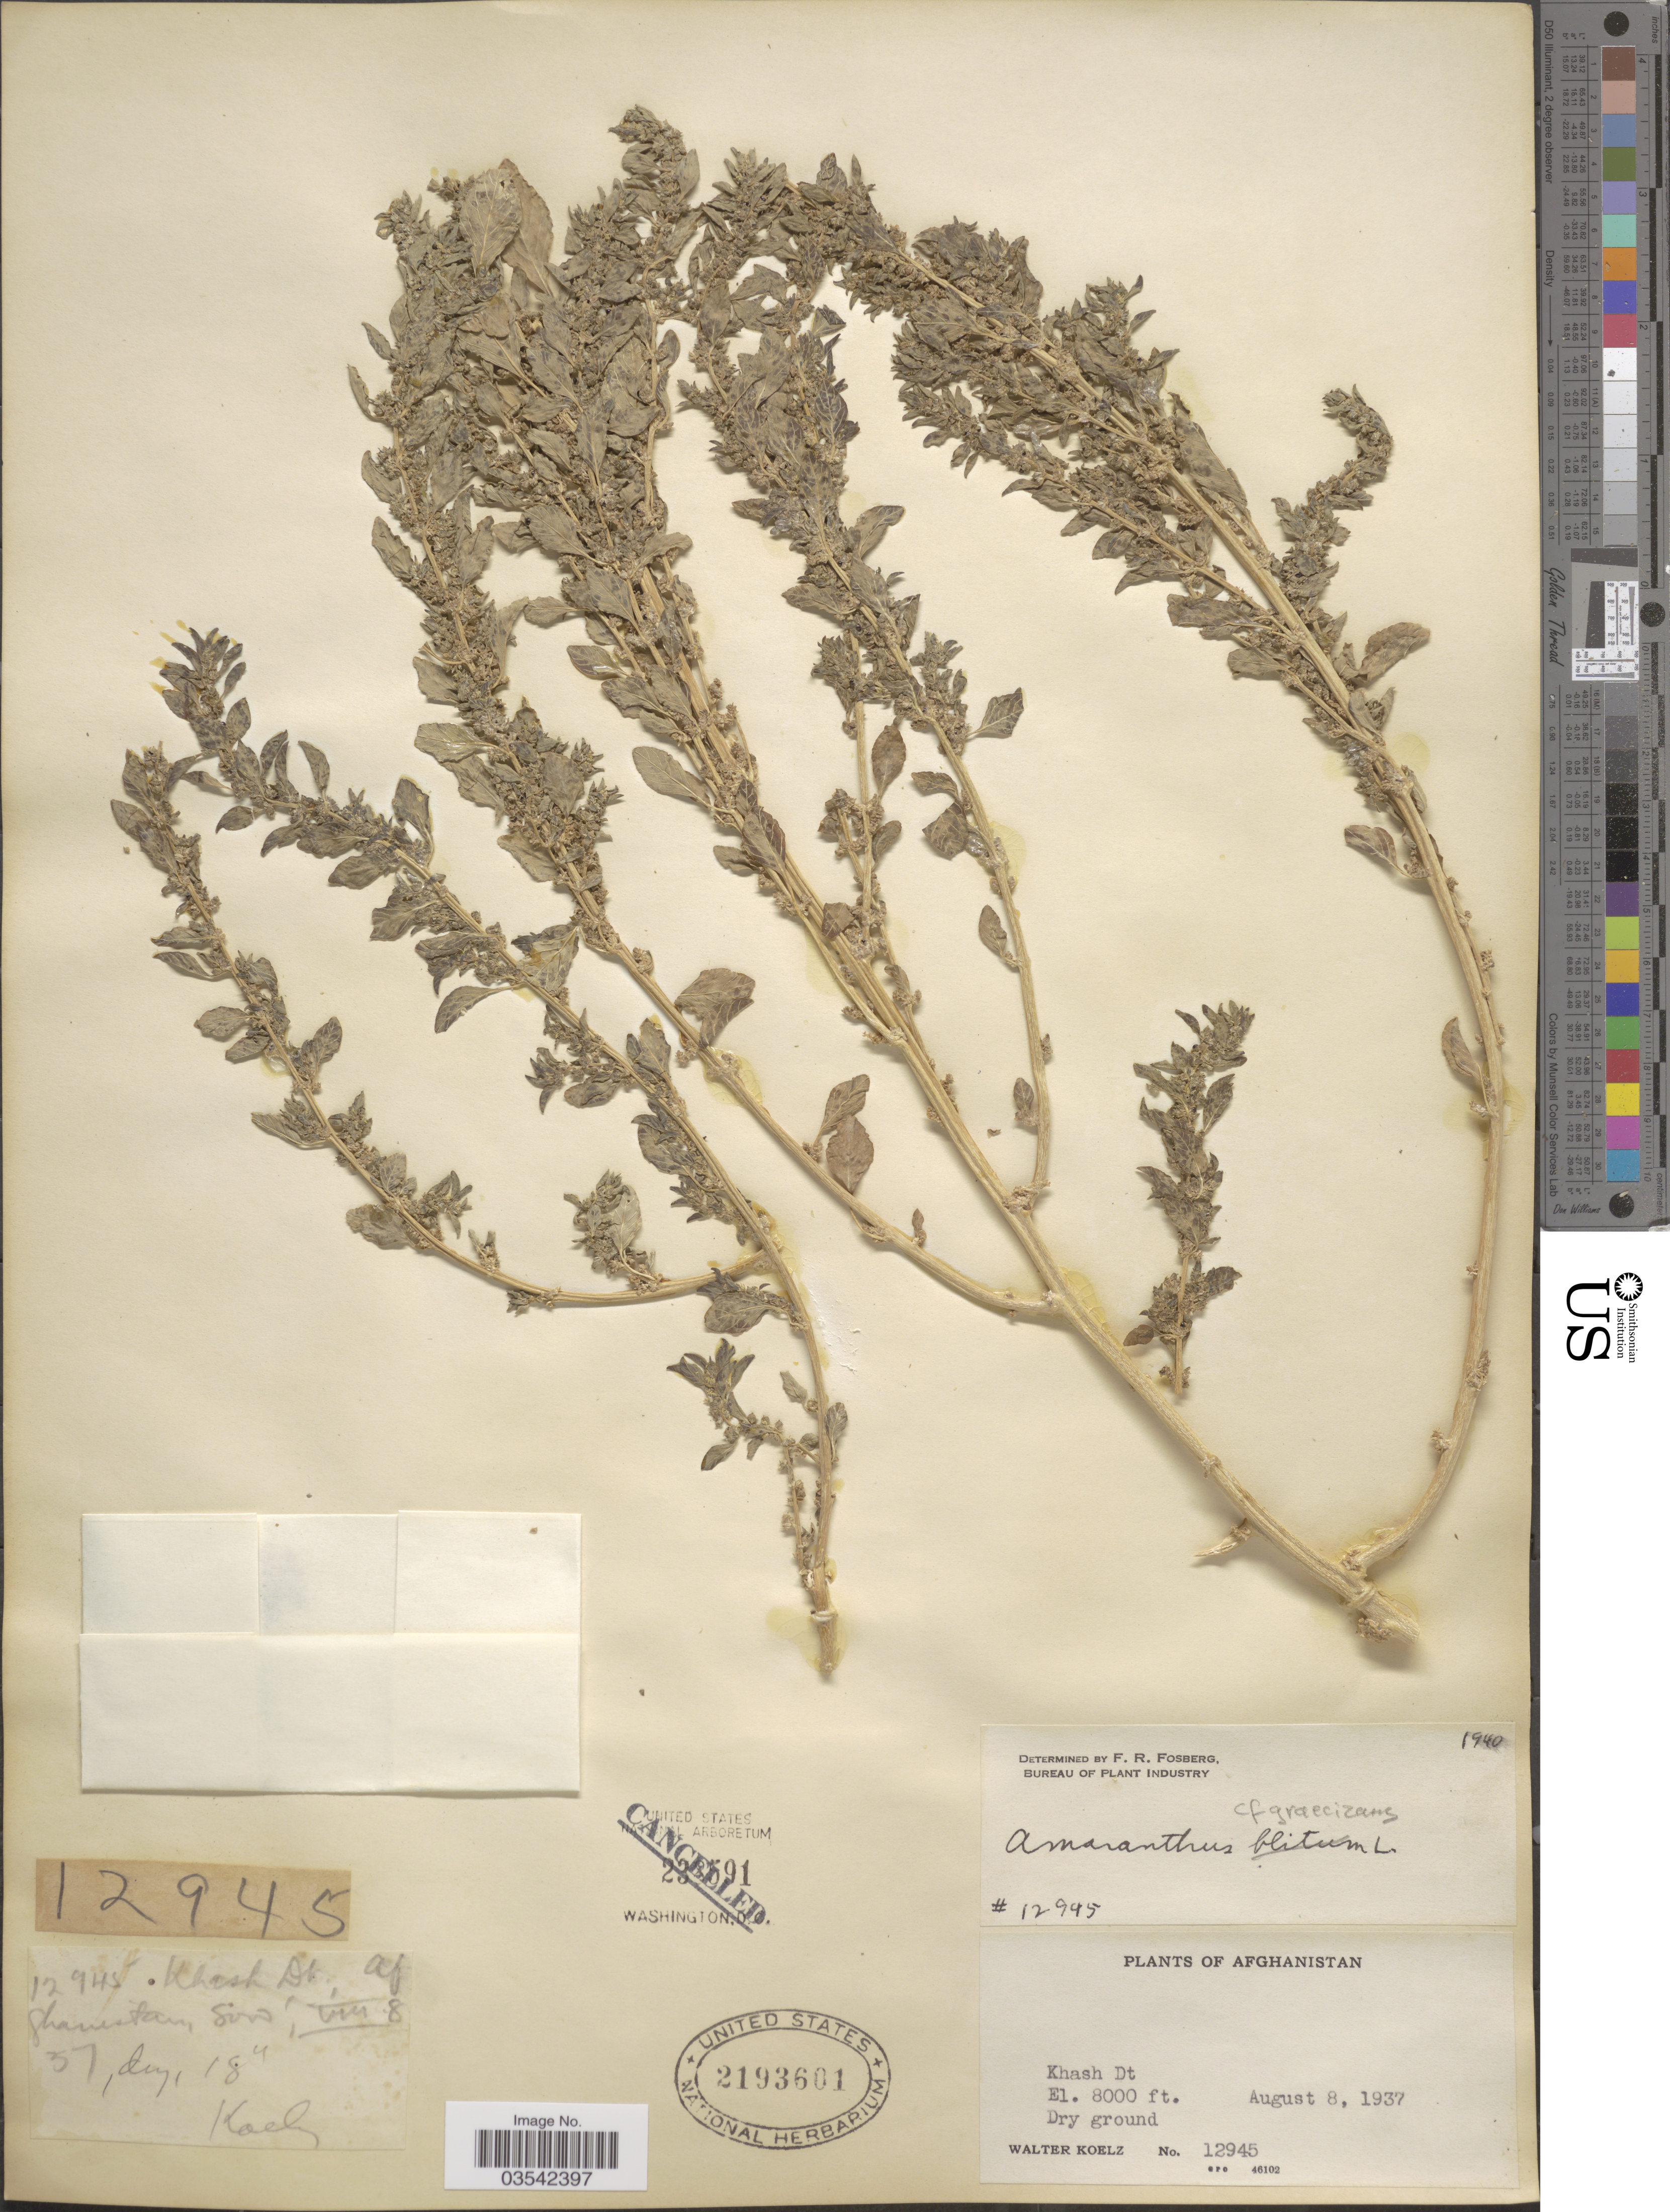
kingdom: Plantae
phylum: Tracheophyta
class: Magnoliopsida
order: Caryophyllales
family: Amaranthaceae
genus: Amaranthus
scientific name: Amaranthus graecizans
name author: L.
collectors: W. N. Koelz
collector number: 12945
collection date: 1937-08-08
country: Afghanistan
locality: Khash Dt.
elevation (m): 2438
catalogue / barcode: US 2193601